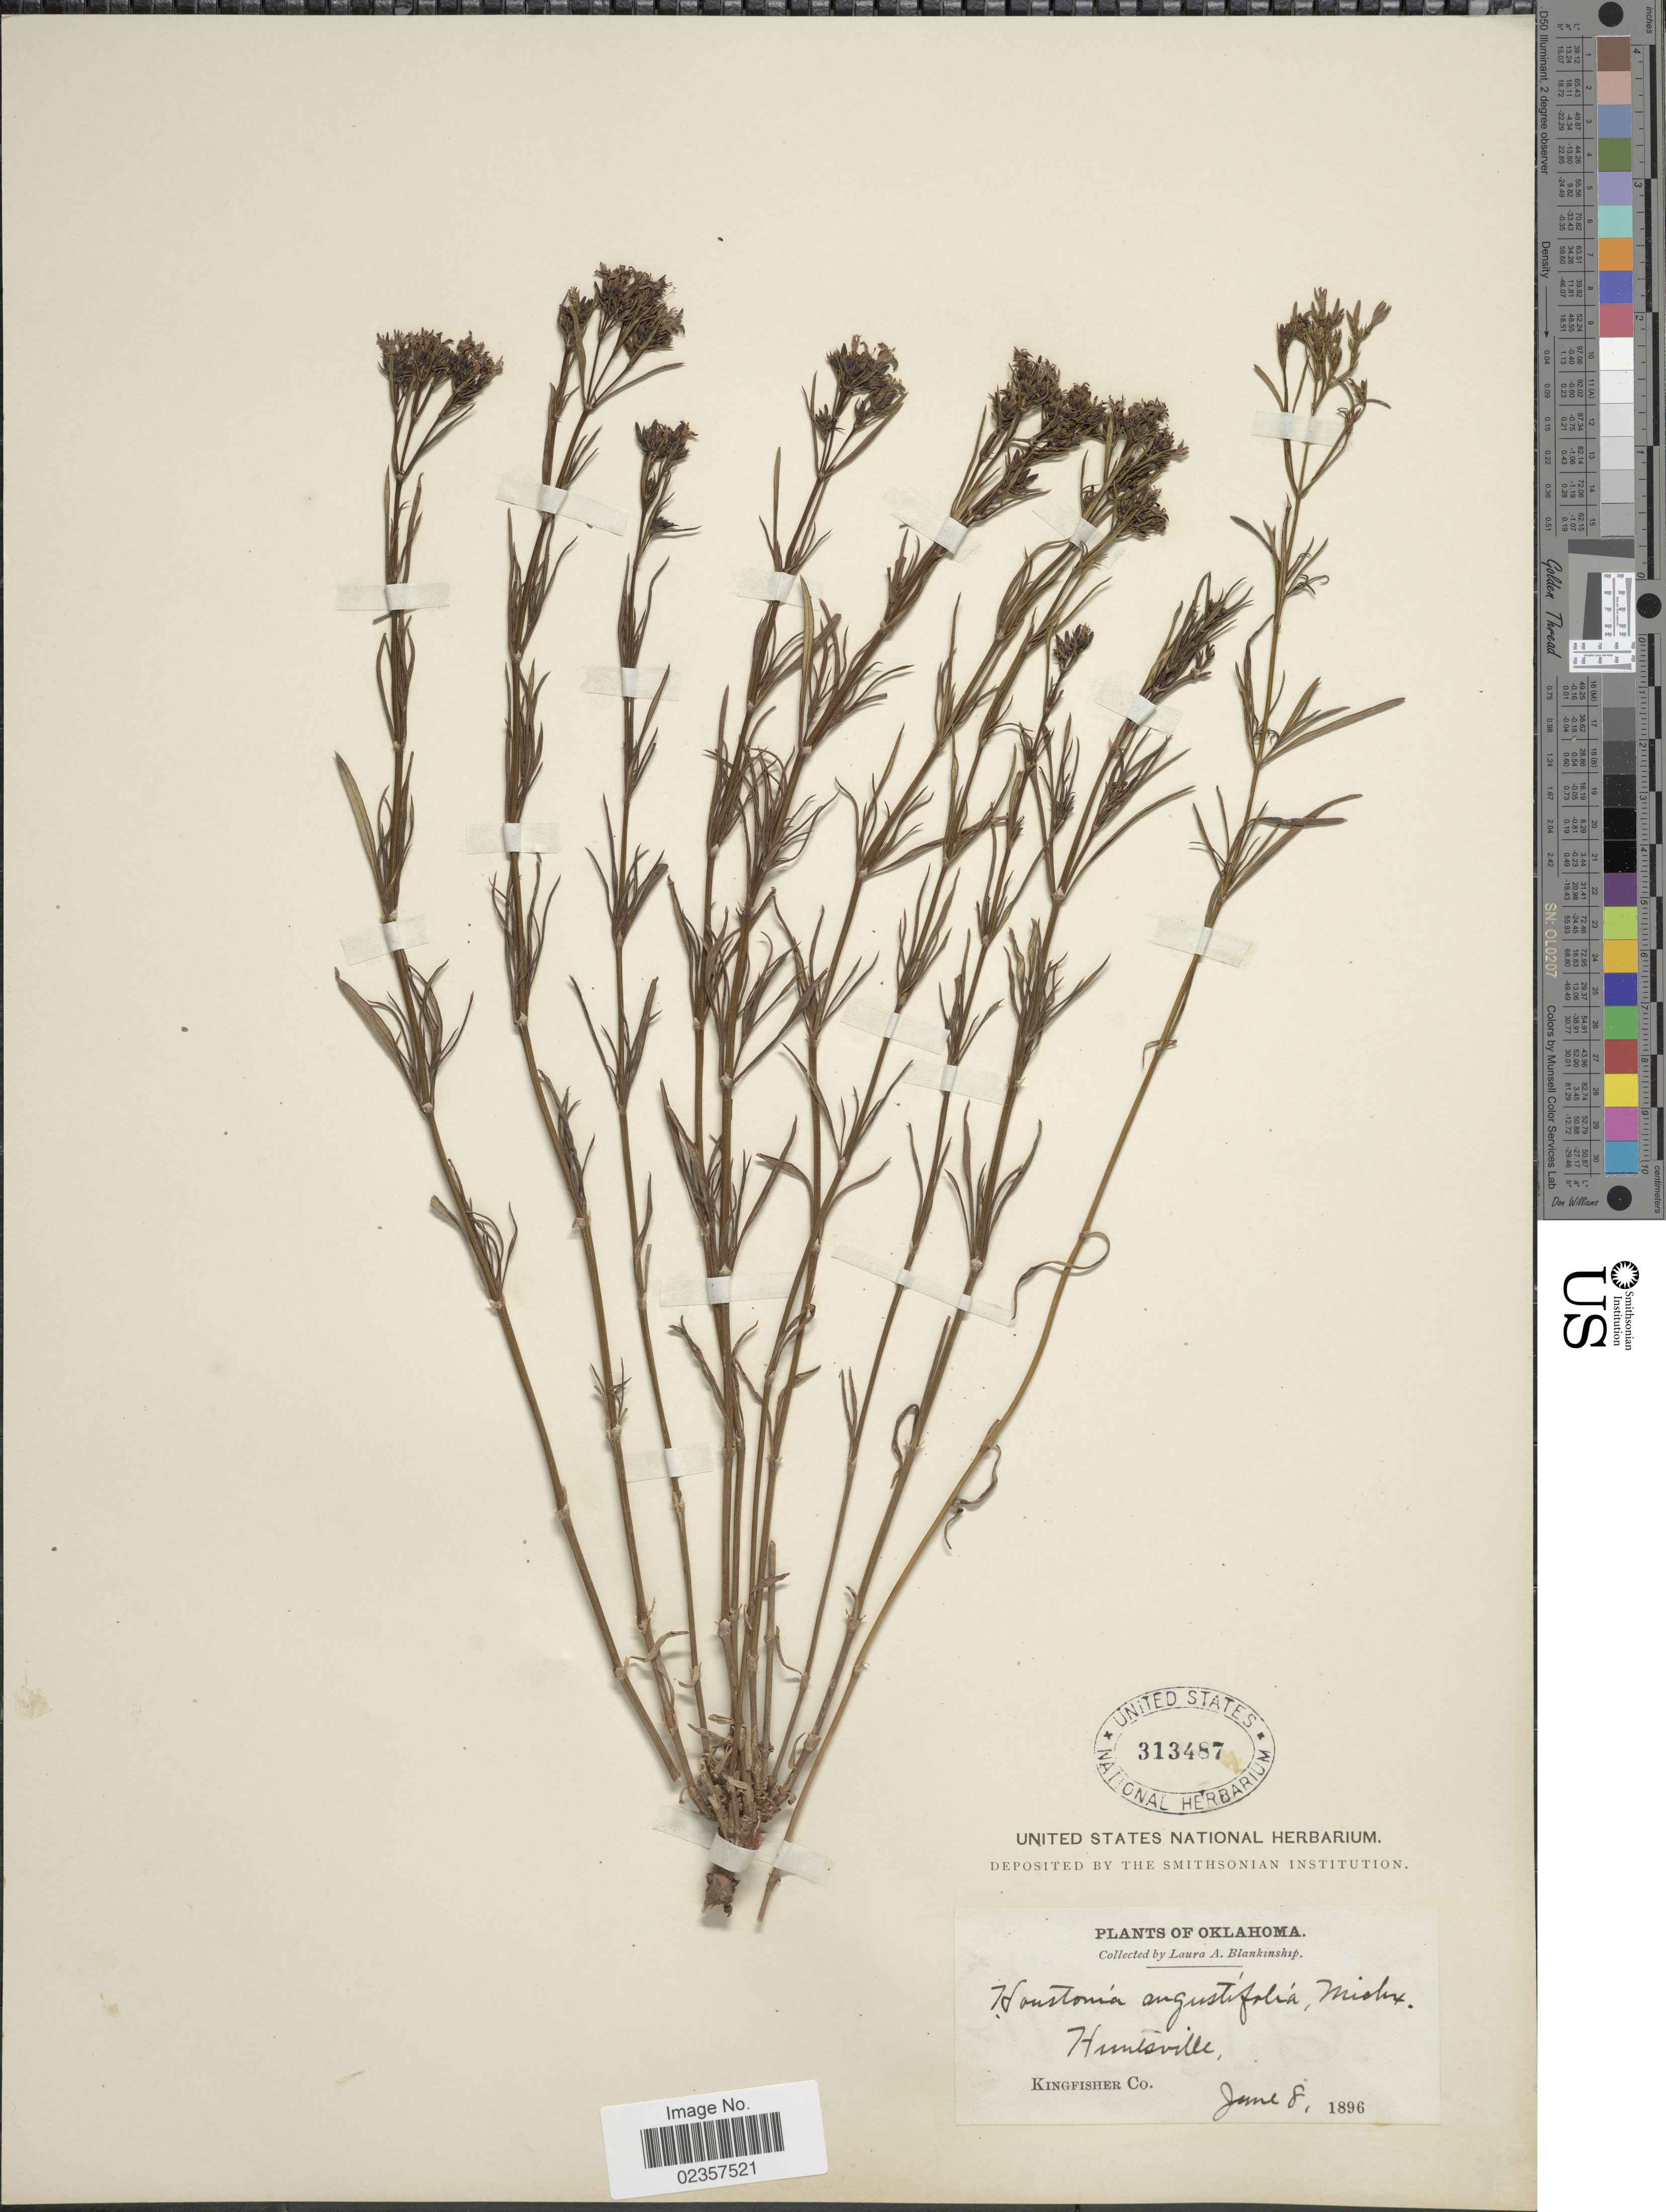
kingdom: Plantae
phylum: Tracheophyta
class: Magnoliopsida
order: Gentianales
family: Rubiaceae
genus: Houstonia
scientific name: Houstonia nigricans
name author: (Lam.) Fernald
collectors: L. A. Blankinship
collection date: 1896-06-08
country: United States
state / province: Oklahoma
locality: Huntsville, Kingfisher Co.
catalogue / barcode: US 313487